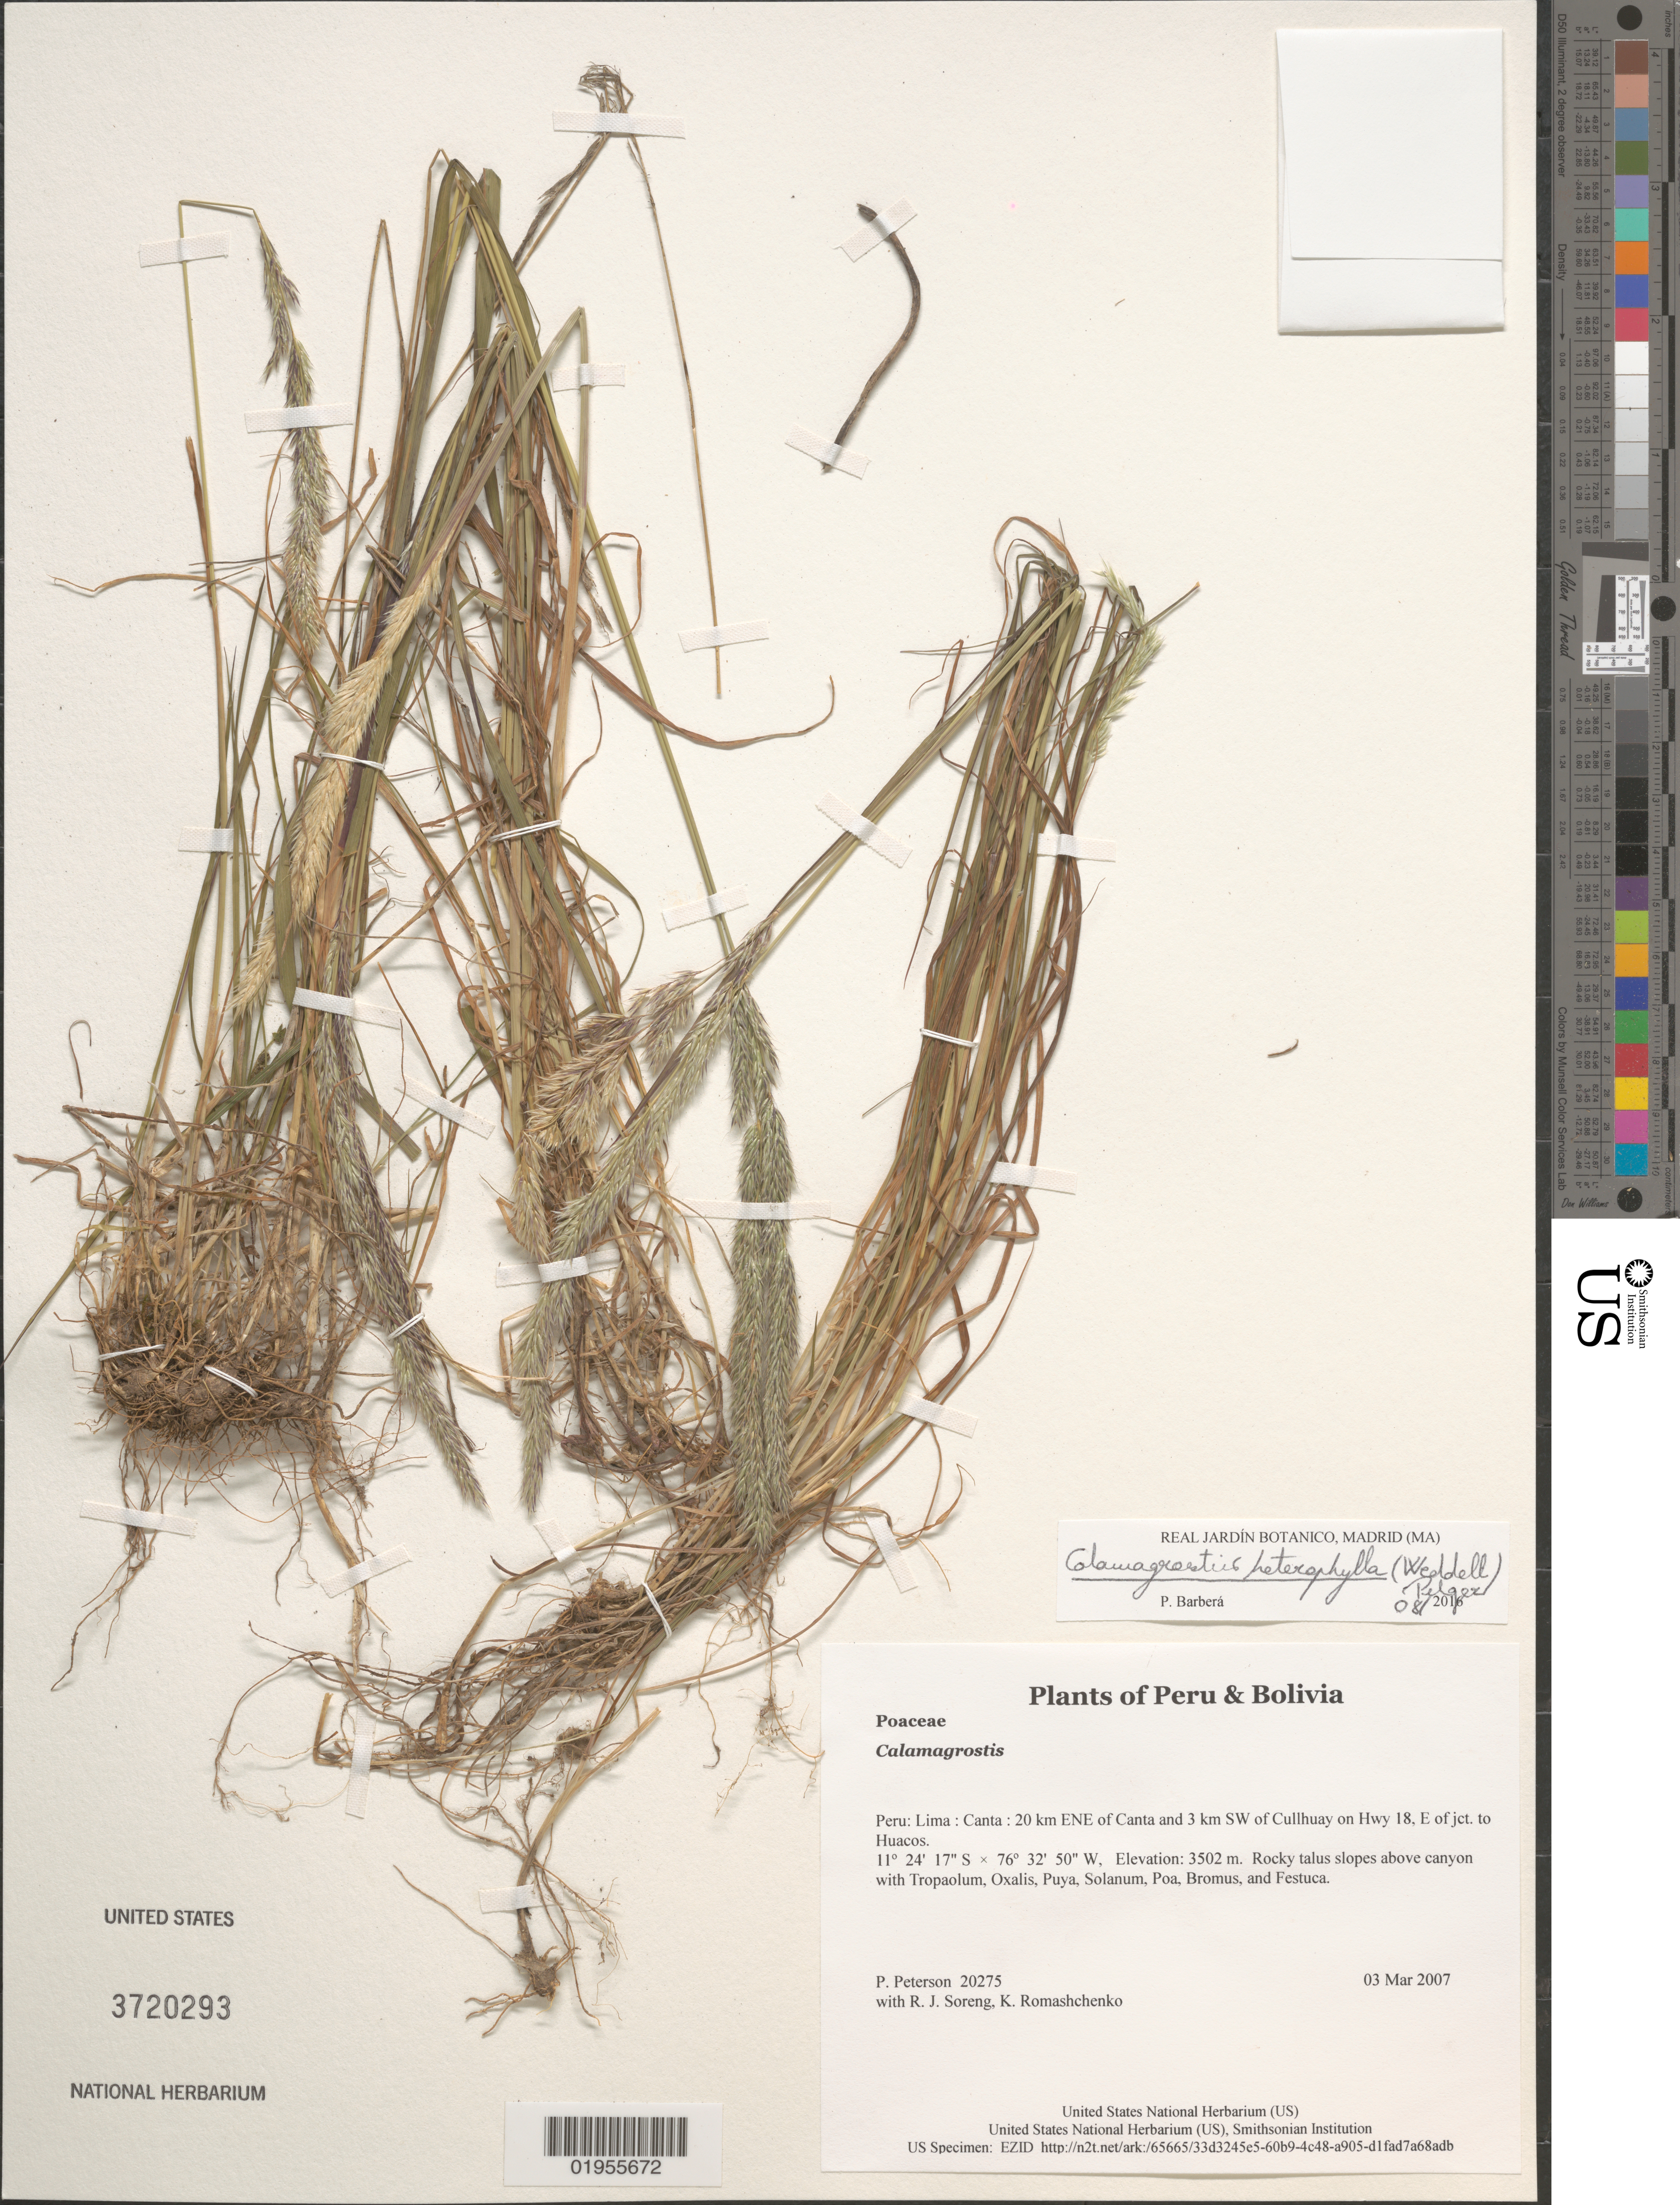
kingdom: Plantae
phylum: Tracheophyta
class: Liliopsida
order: Poales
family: Poaceae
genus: Calamagrostis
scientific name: Calamagrostis heterophylla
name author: (Wedd.) Pilg.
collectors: P. M. Peterson, R. J. Soreng & K. Romashchenko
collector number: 20275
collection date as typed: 03 Mar 2007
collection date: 2007-03-03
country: Peru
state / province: Lima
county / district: Canta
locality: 20 km ENE of Canta and 3 km SW of Cullhuay on Hwy 18, E of jct. to Huacos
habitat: Rocky talus slopes above canyon with Tropaolum, Oxalis, Puya, Solanum, Poa, Bromus, and Festuca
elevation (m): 3502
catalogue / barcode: US 3720293